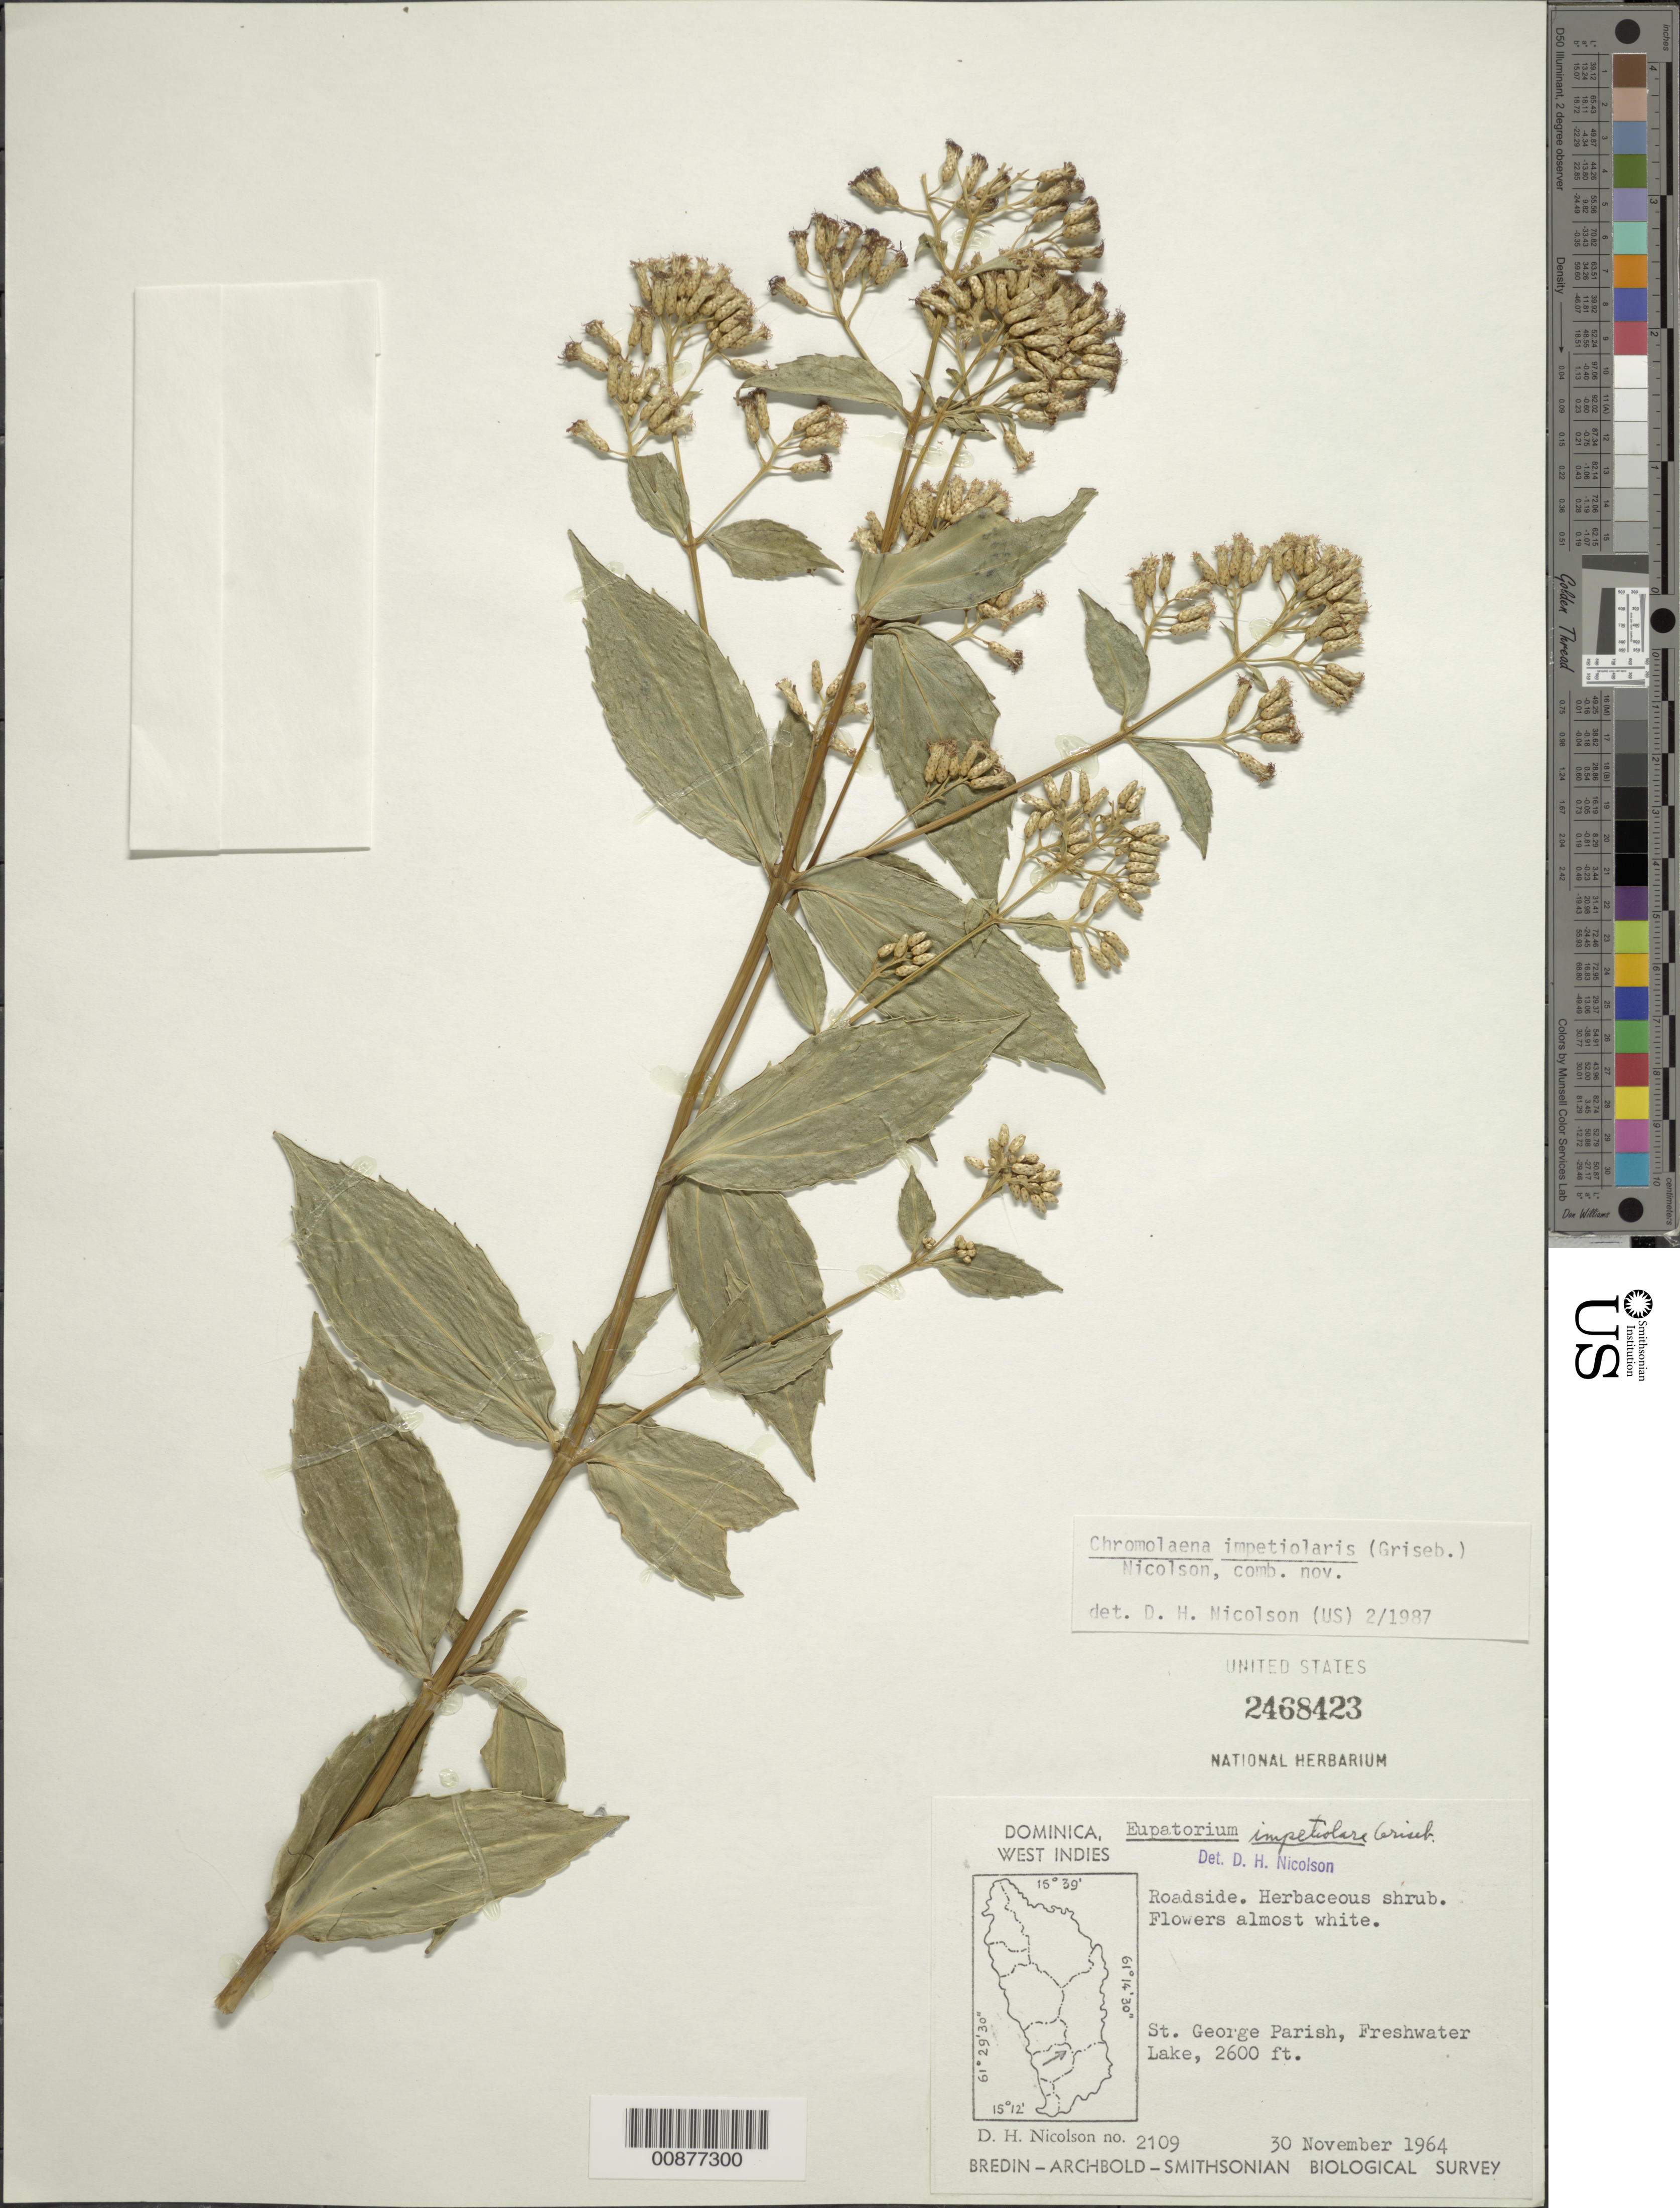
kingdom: Plantae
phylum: Tracheophyta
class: Magnoliopsida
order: Asterales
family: Asteraceae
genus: Chromolaena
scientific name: Chromolaena impetiolaris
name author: (Griseb.) Nicolson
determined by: Nicolson, Dan H.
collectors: D. H. Nicolson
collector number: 2109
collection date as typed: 30 Nov 1964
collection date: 1964-11-30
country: Dominica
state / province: St. George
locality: Fresh Water Lake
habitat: Roadside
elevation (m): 792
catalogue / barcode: US 2468423